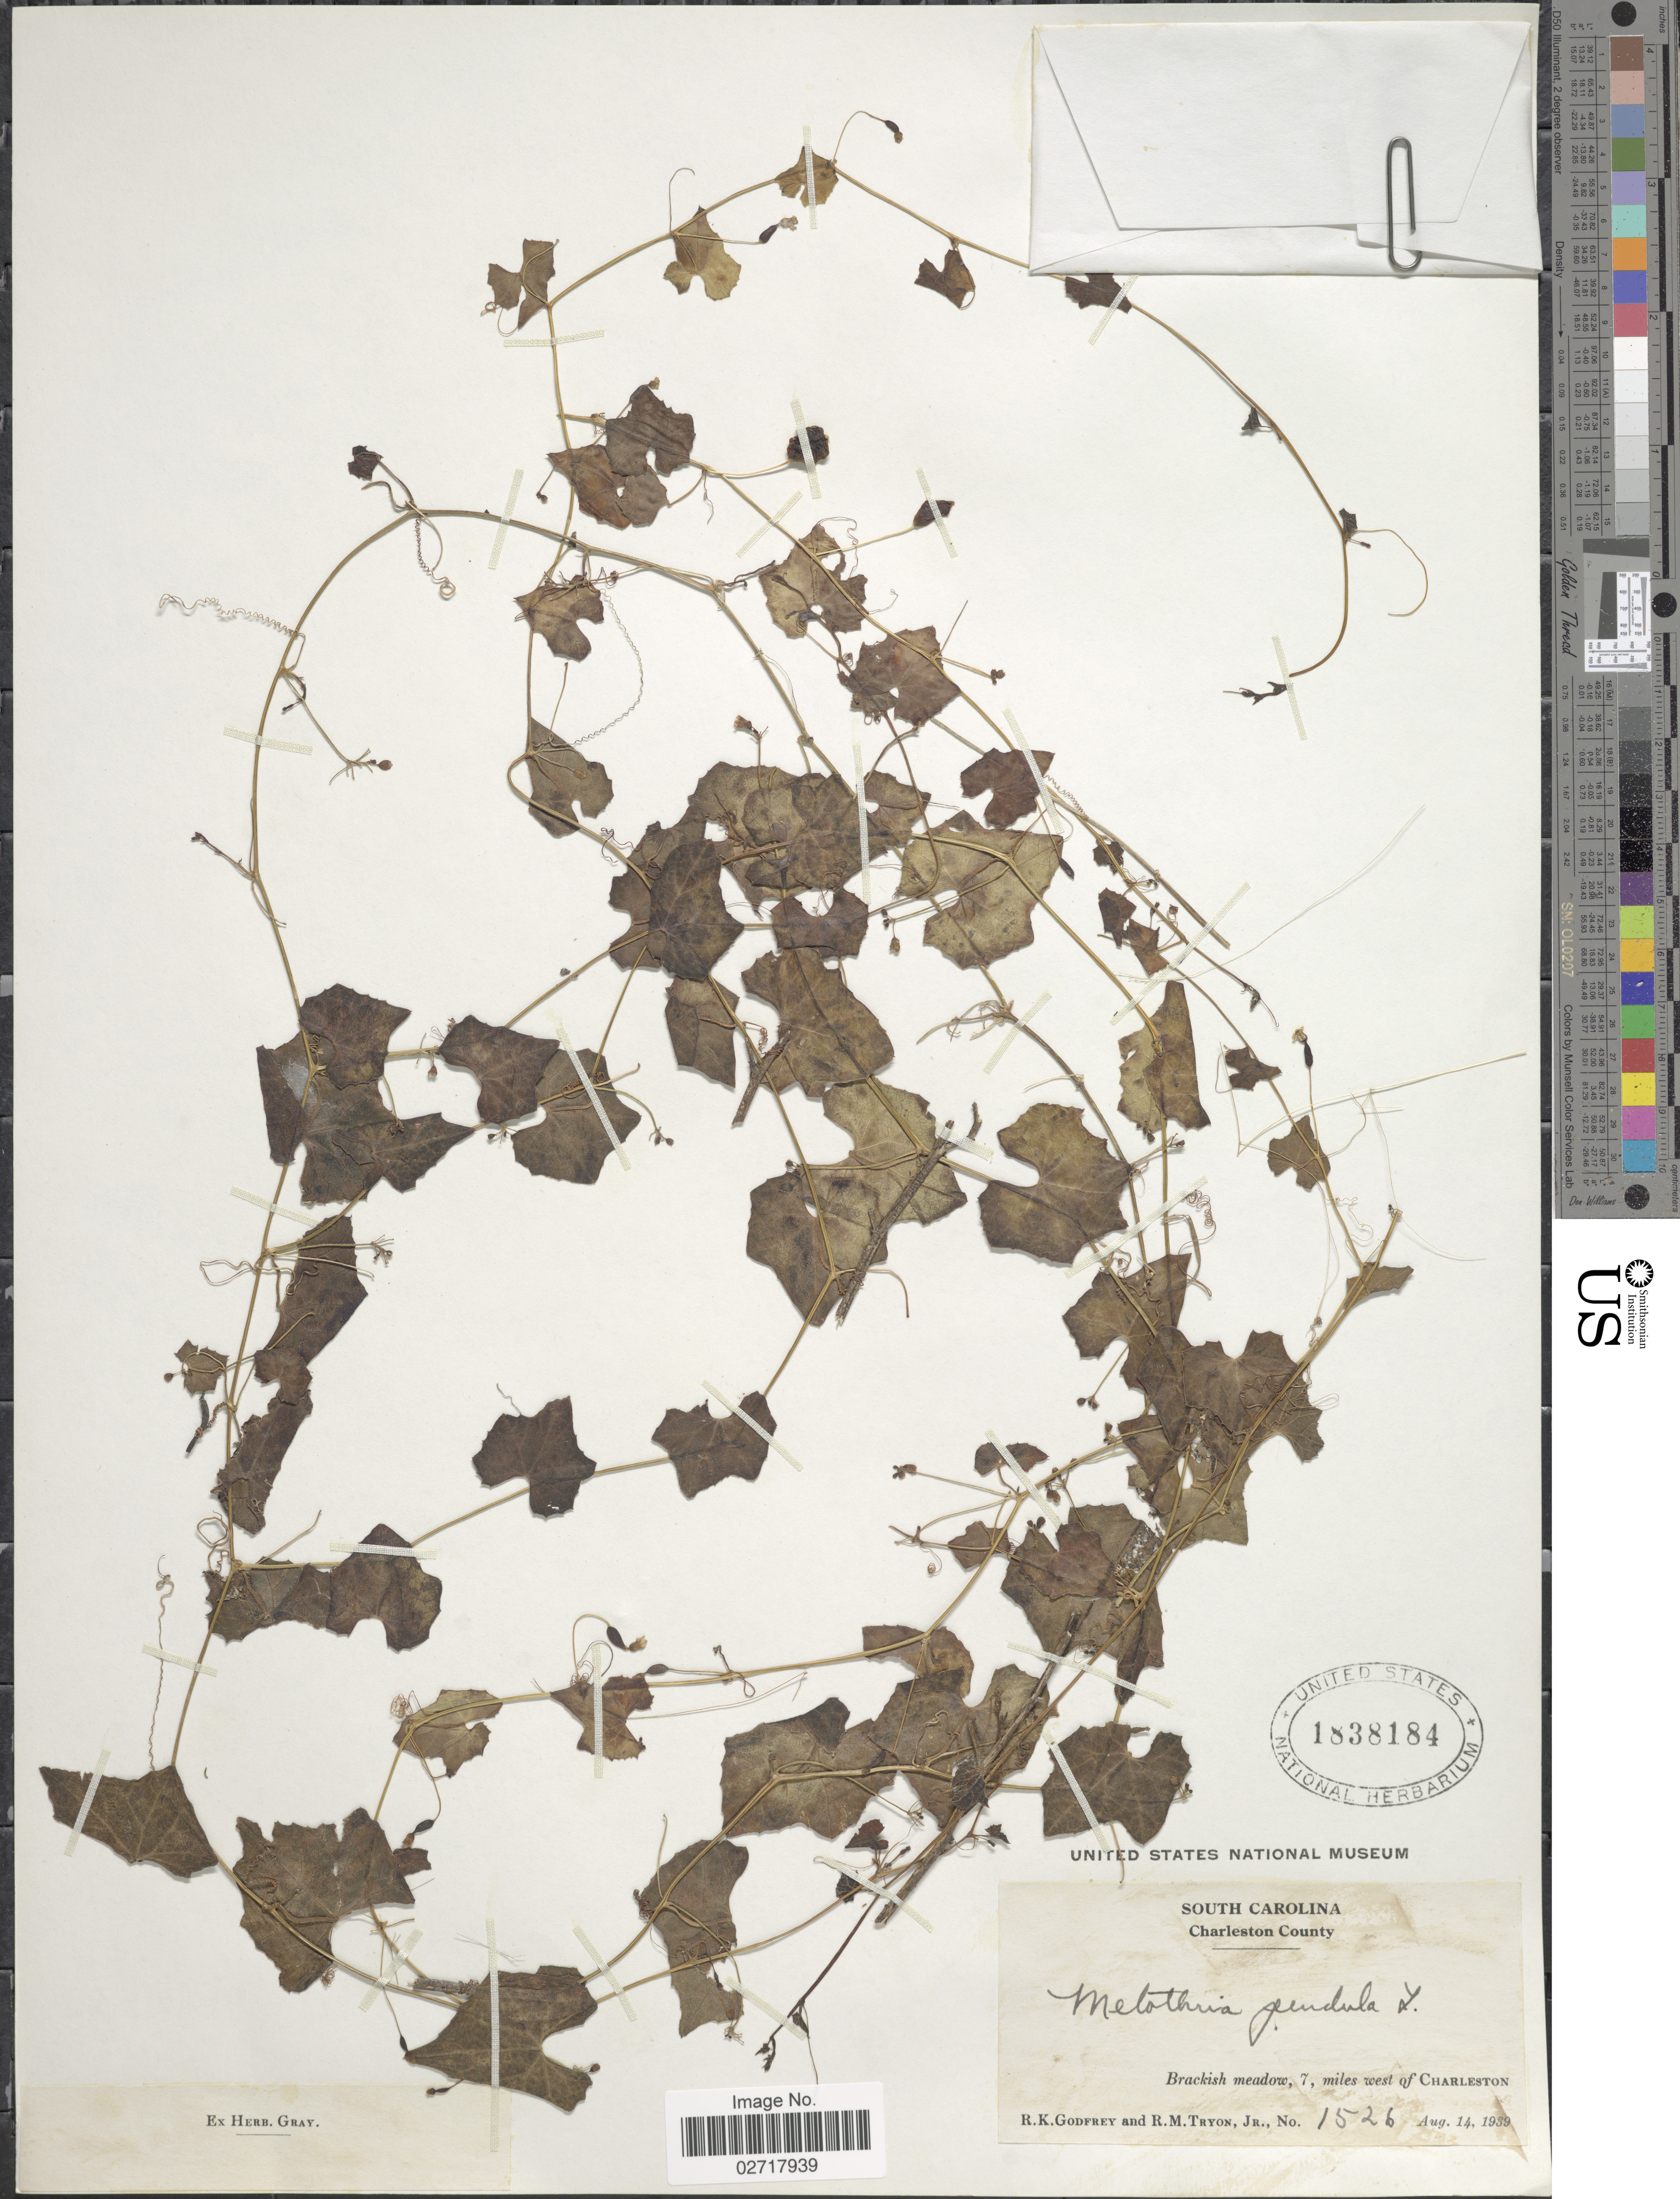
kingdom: Plantae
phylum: Tracheophyta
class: Magnoliopsida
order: Cucurbitales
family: Cucurbitaceae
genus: Melothria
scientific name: Melothria pendula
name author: L.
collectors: R. K. Godfrey & R. M. Tryon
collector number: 1526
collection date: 1939-08-14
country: United States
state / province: South Carolina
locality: Charleston County. 7, miles west of Charleston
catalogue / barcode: US 1838184